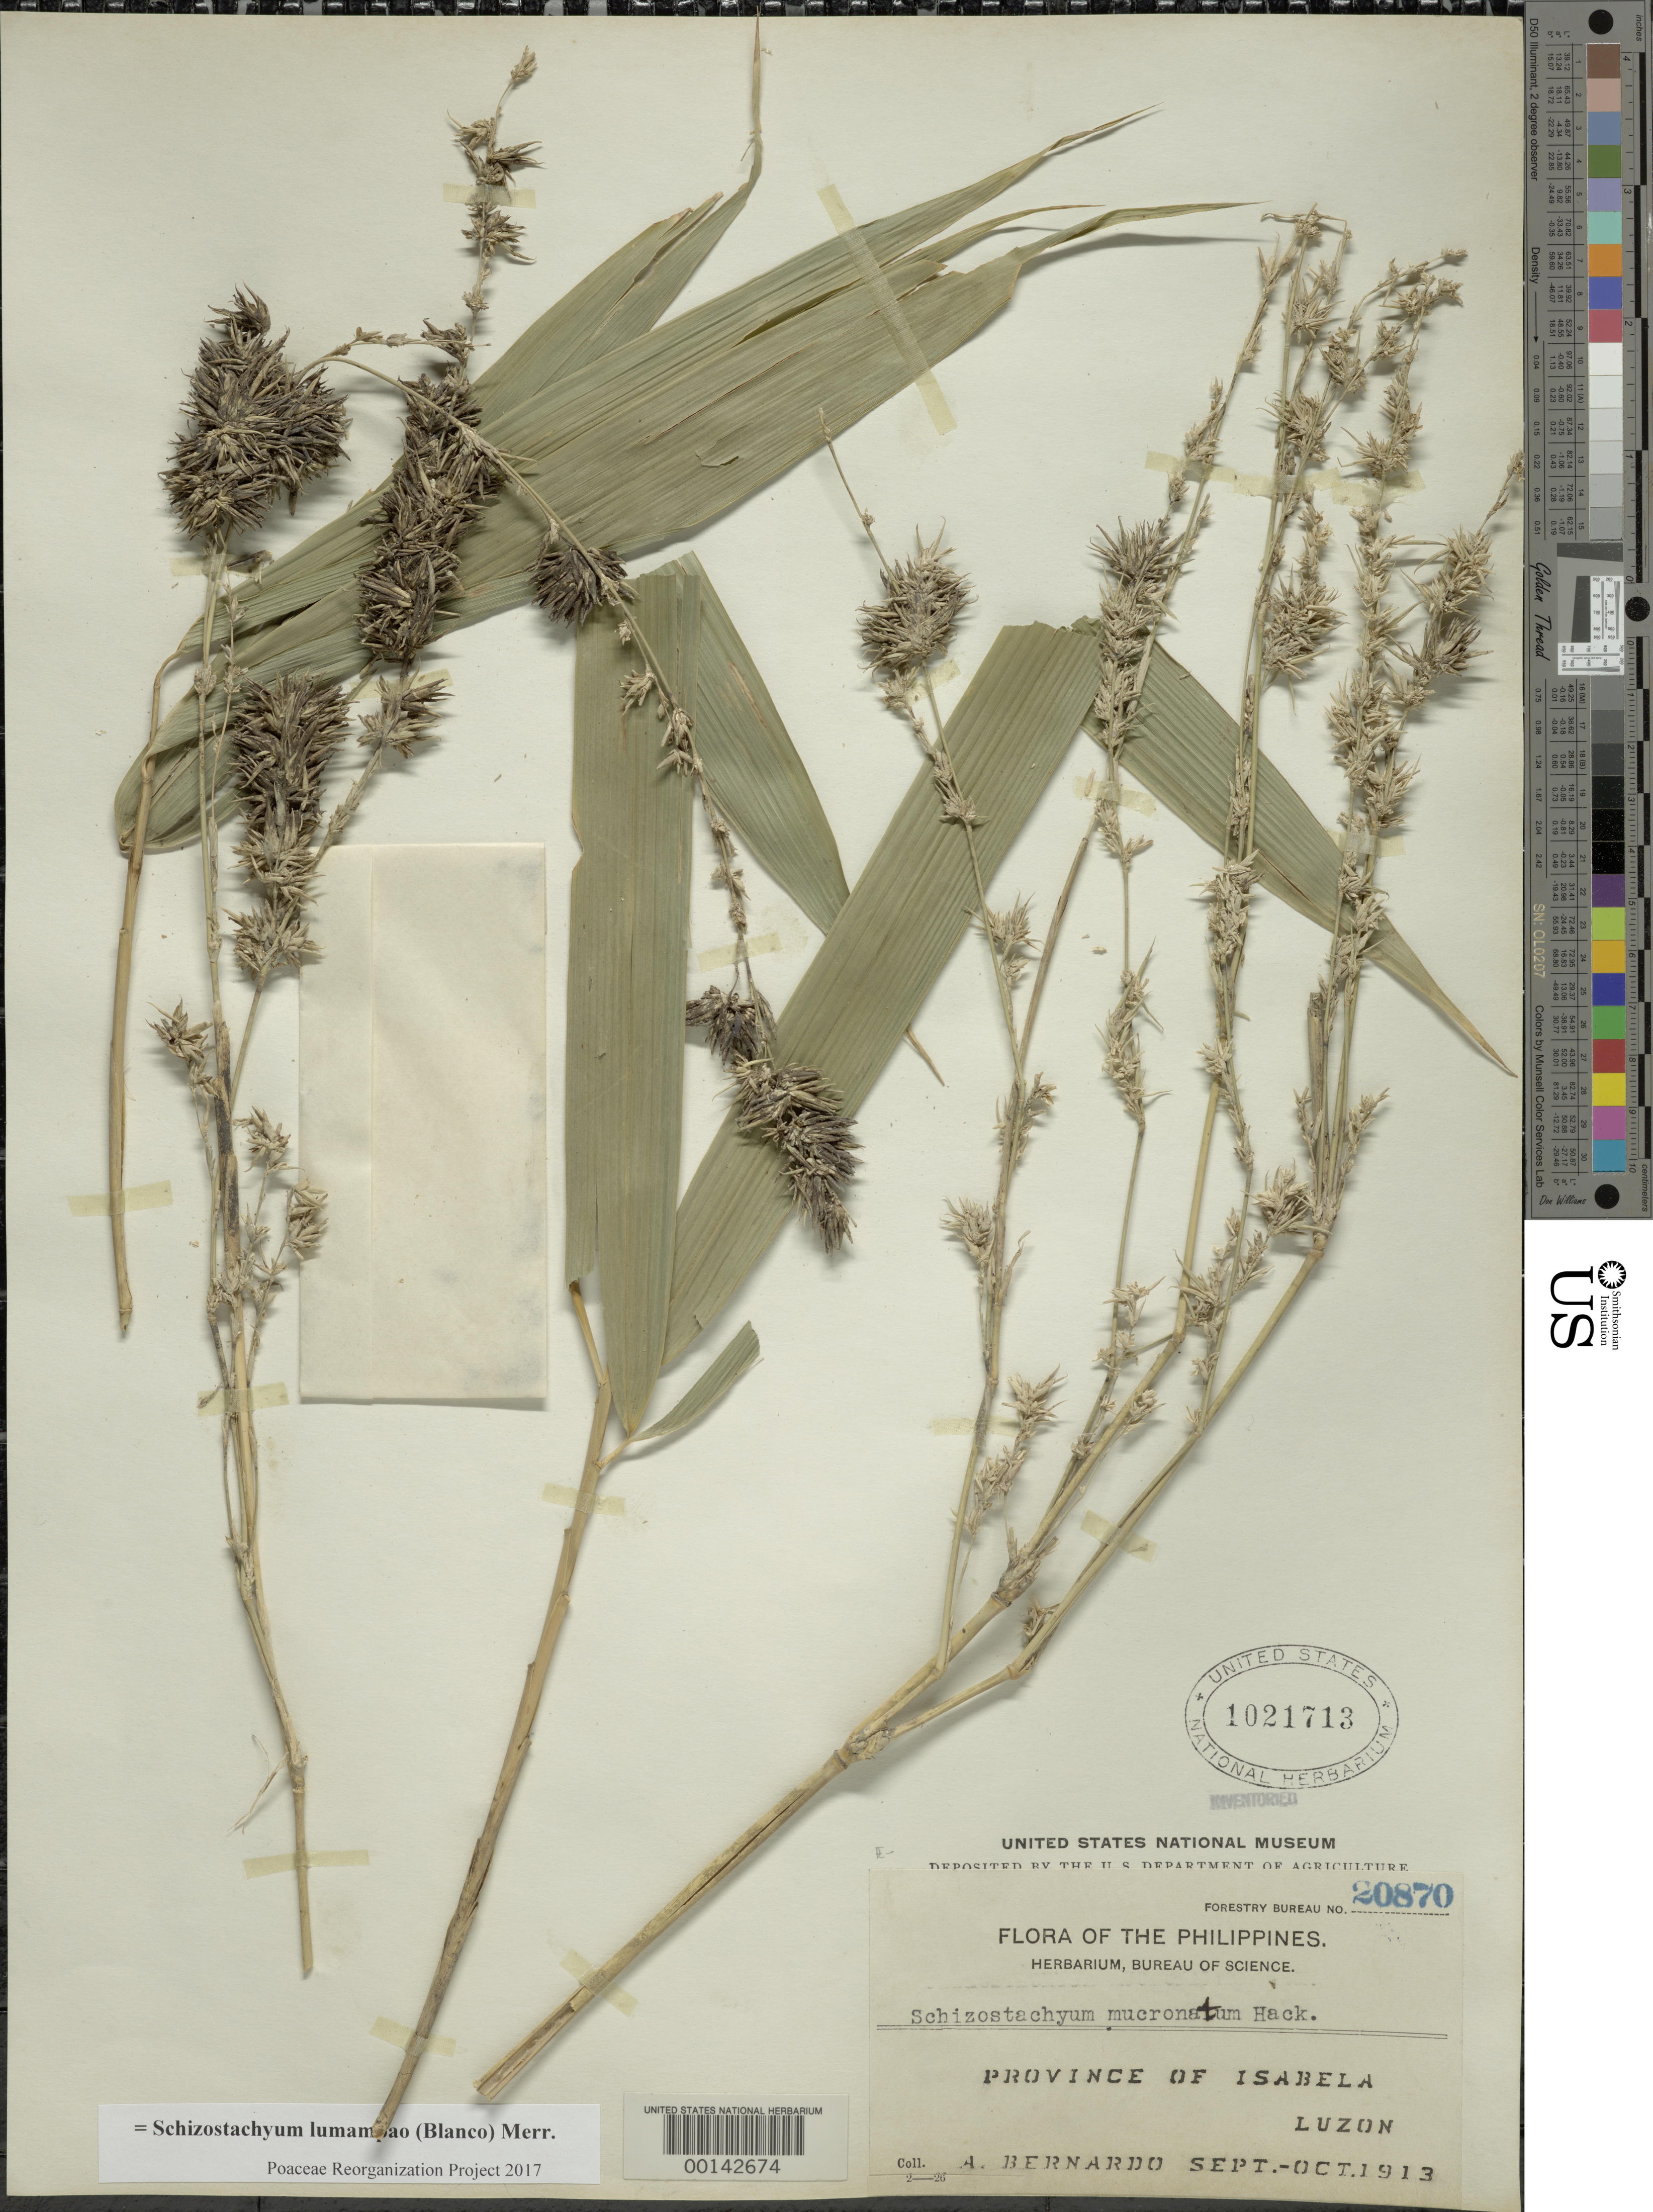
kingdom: Plantae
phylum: Tracheophyta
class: Liliopsida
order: Poales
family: Poaceae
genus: Schizostachyum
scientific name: Schizostachyum lumampao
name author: (Blanco) Merr.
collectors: A. Bernardo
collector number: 20870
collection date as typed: Sep 1913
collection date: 1913-09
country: Philippines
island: Luzon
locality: Isabela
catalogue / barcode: US 1021713